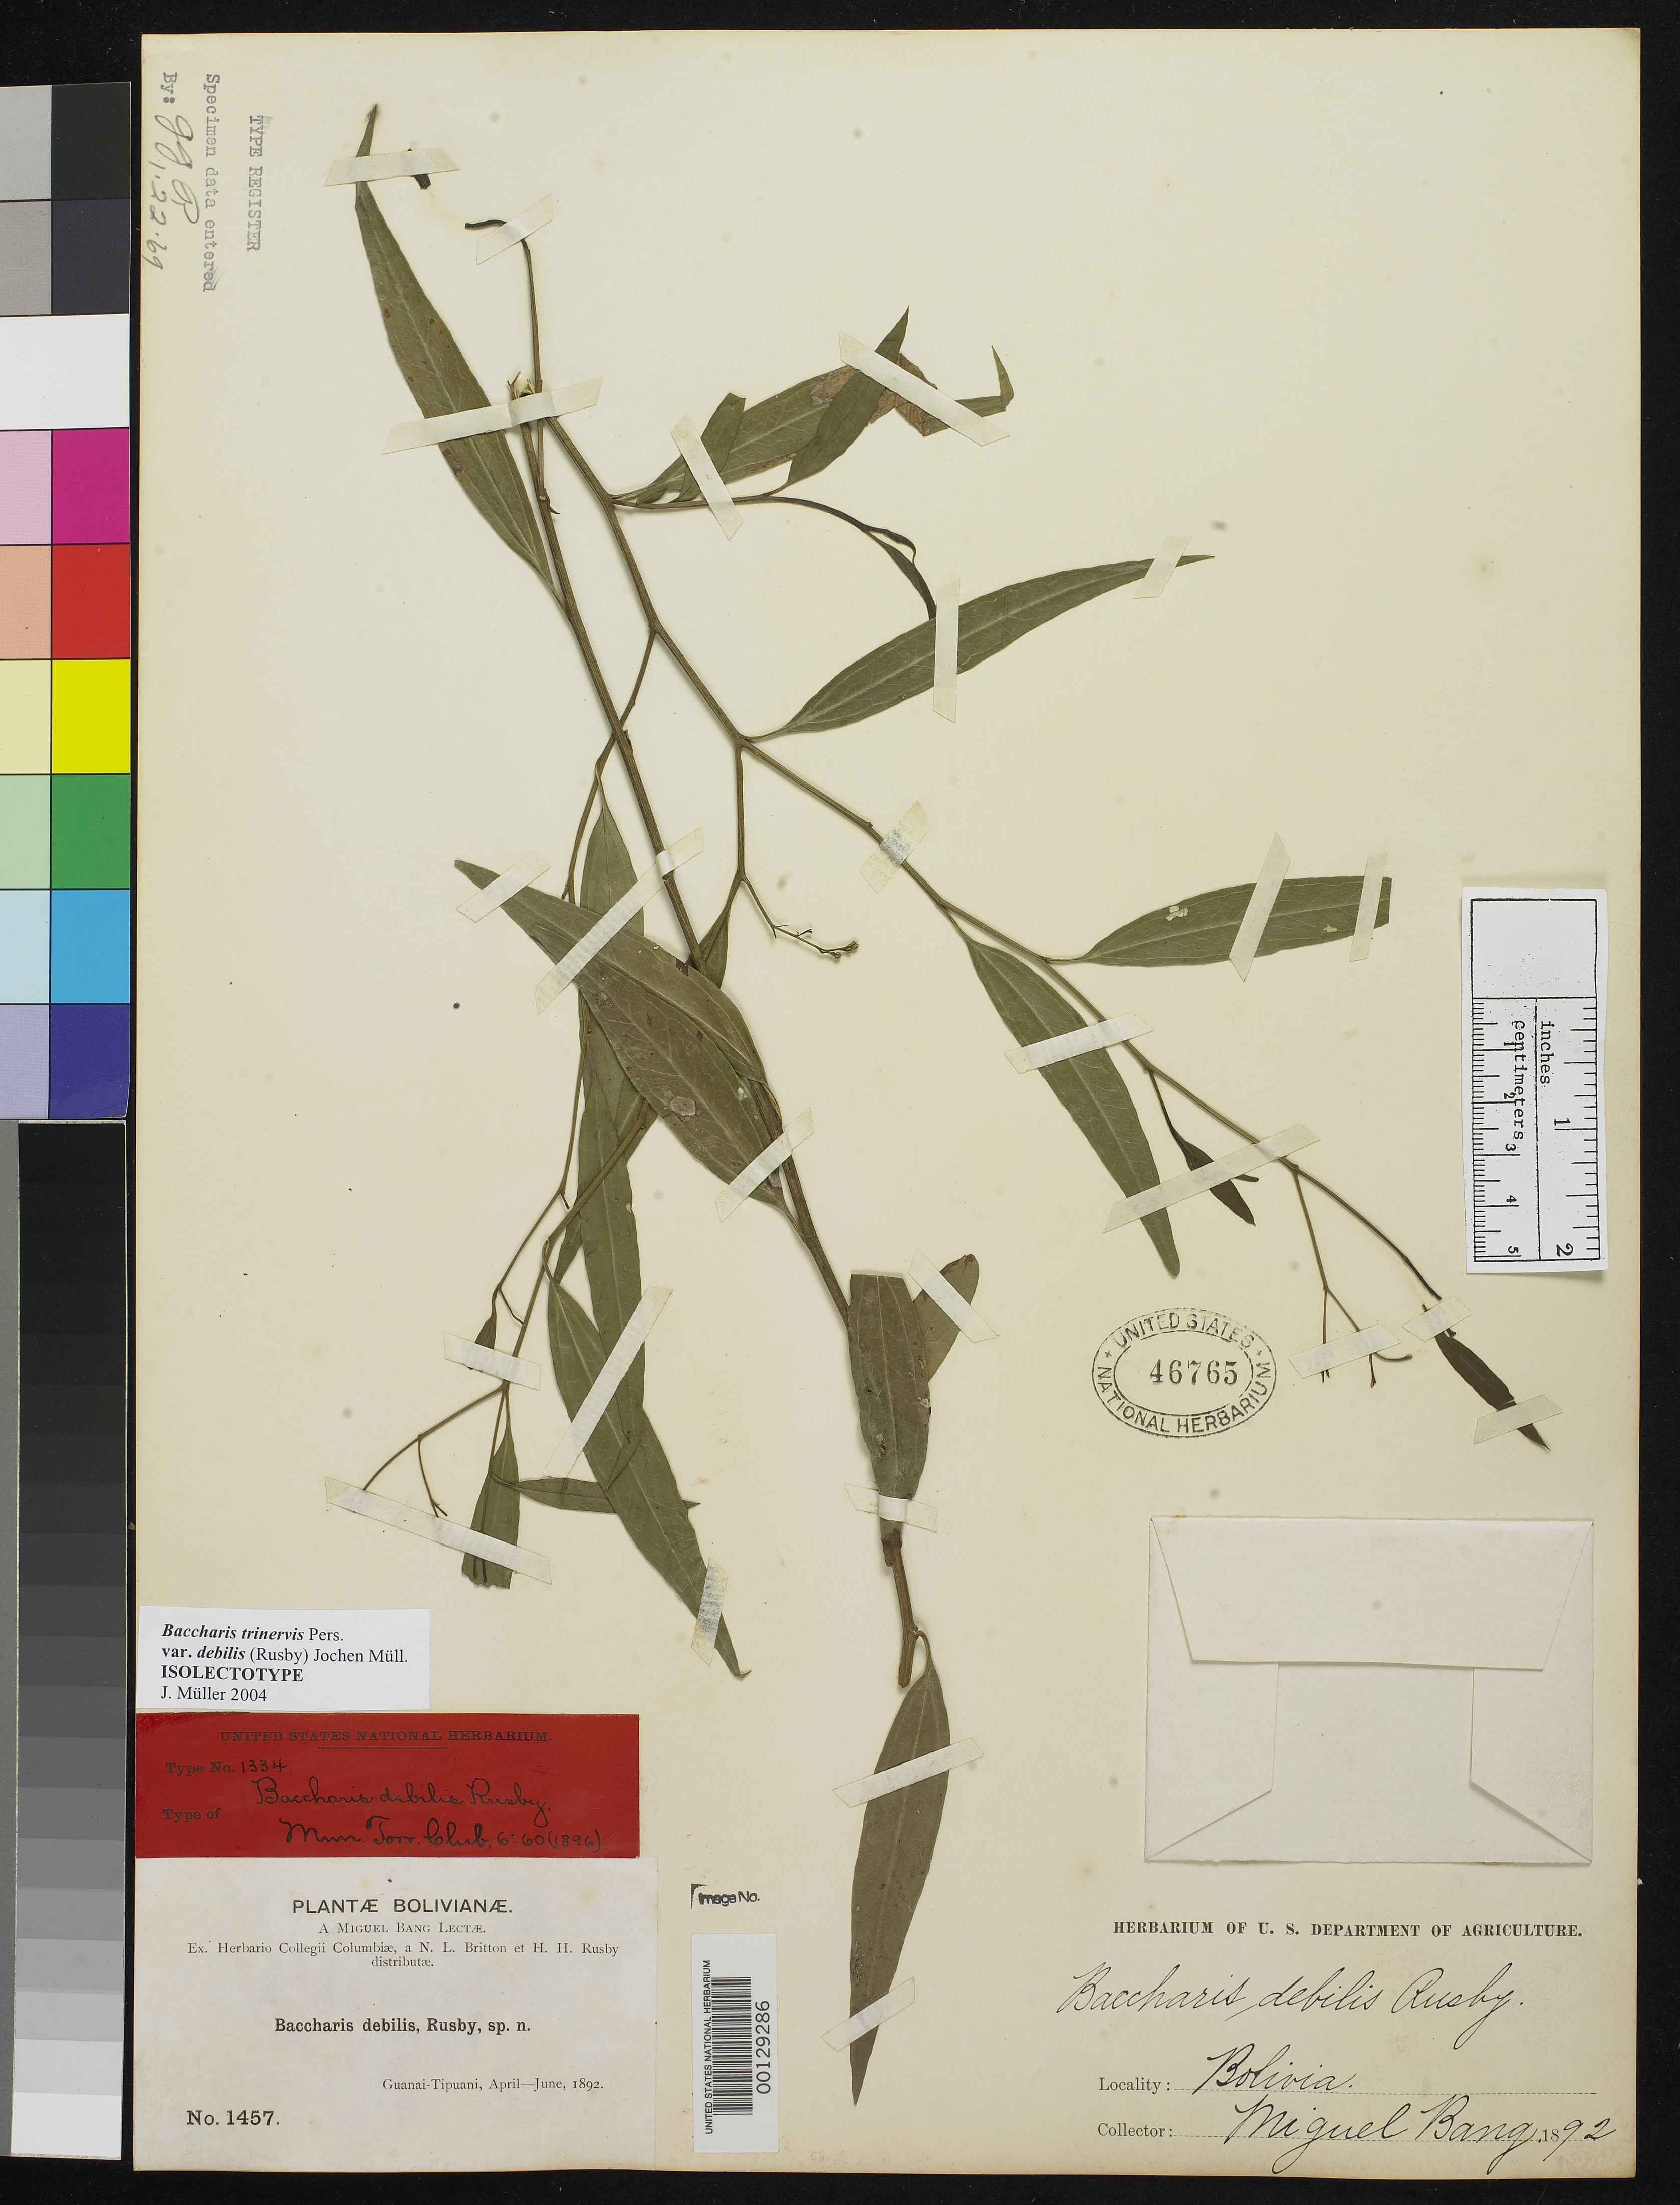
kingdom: Plantae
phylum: Tracheophyta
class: Magnoliopsida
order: Asterales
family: Asteraceae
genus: Baccharis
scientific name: Baccharis debilis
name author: Rusby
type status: Isotype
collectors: M. Bang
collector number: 1457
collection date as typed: April-June 1892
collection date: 1892-04/1892-06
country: Bolivia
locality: Between Guanai and Tipuani.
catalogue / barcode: US 46765